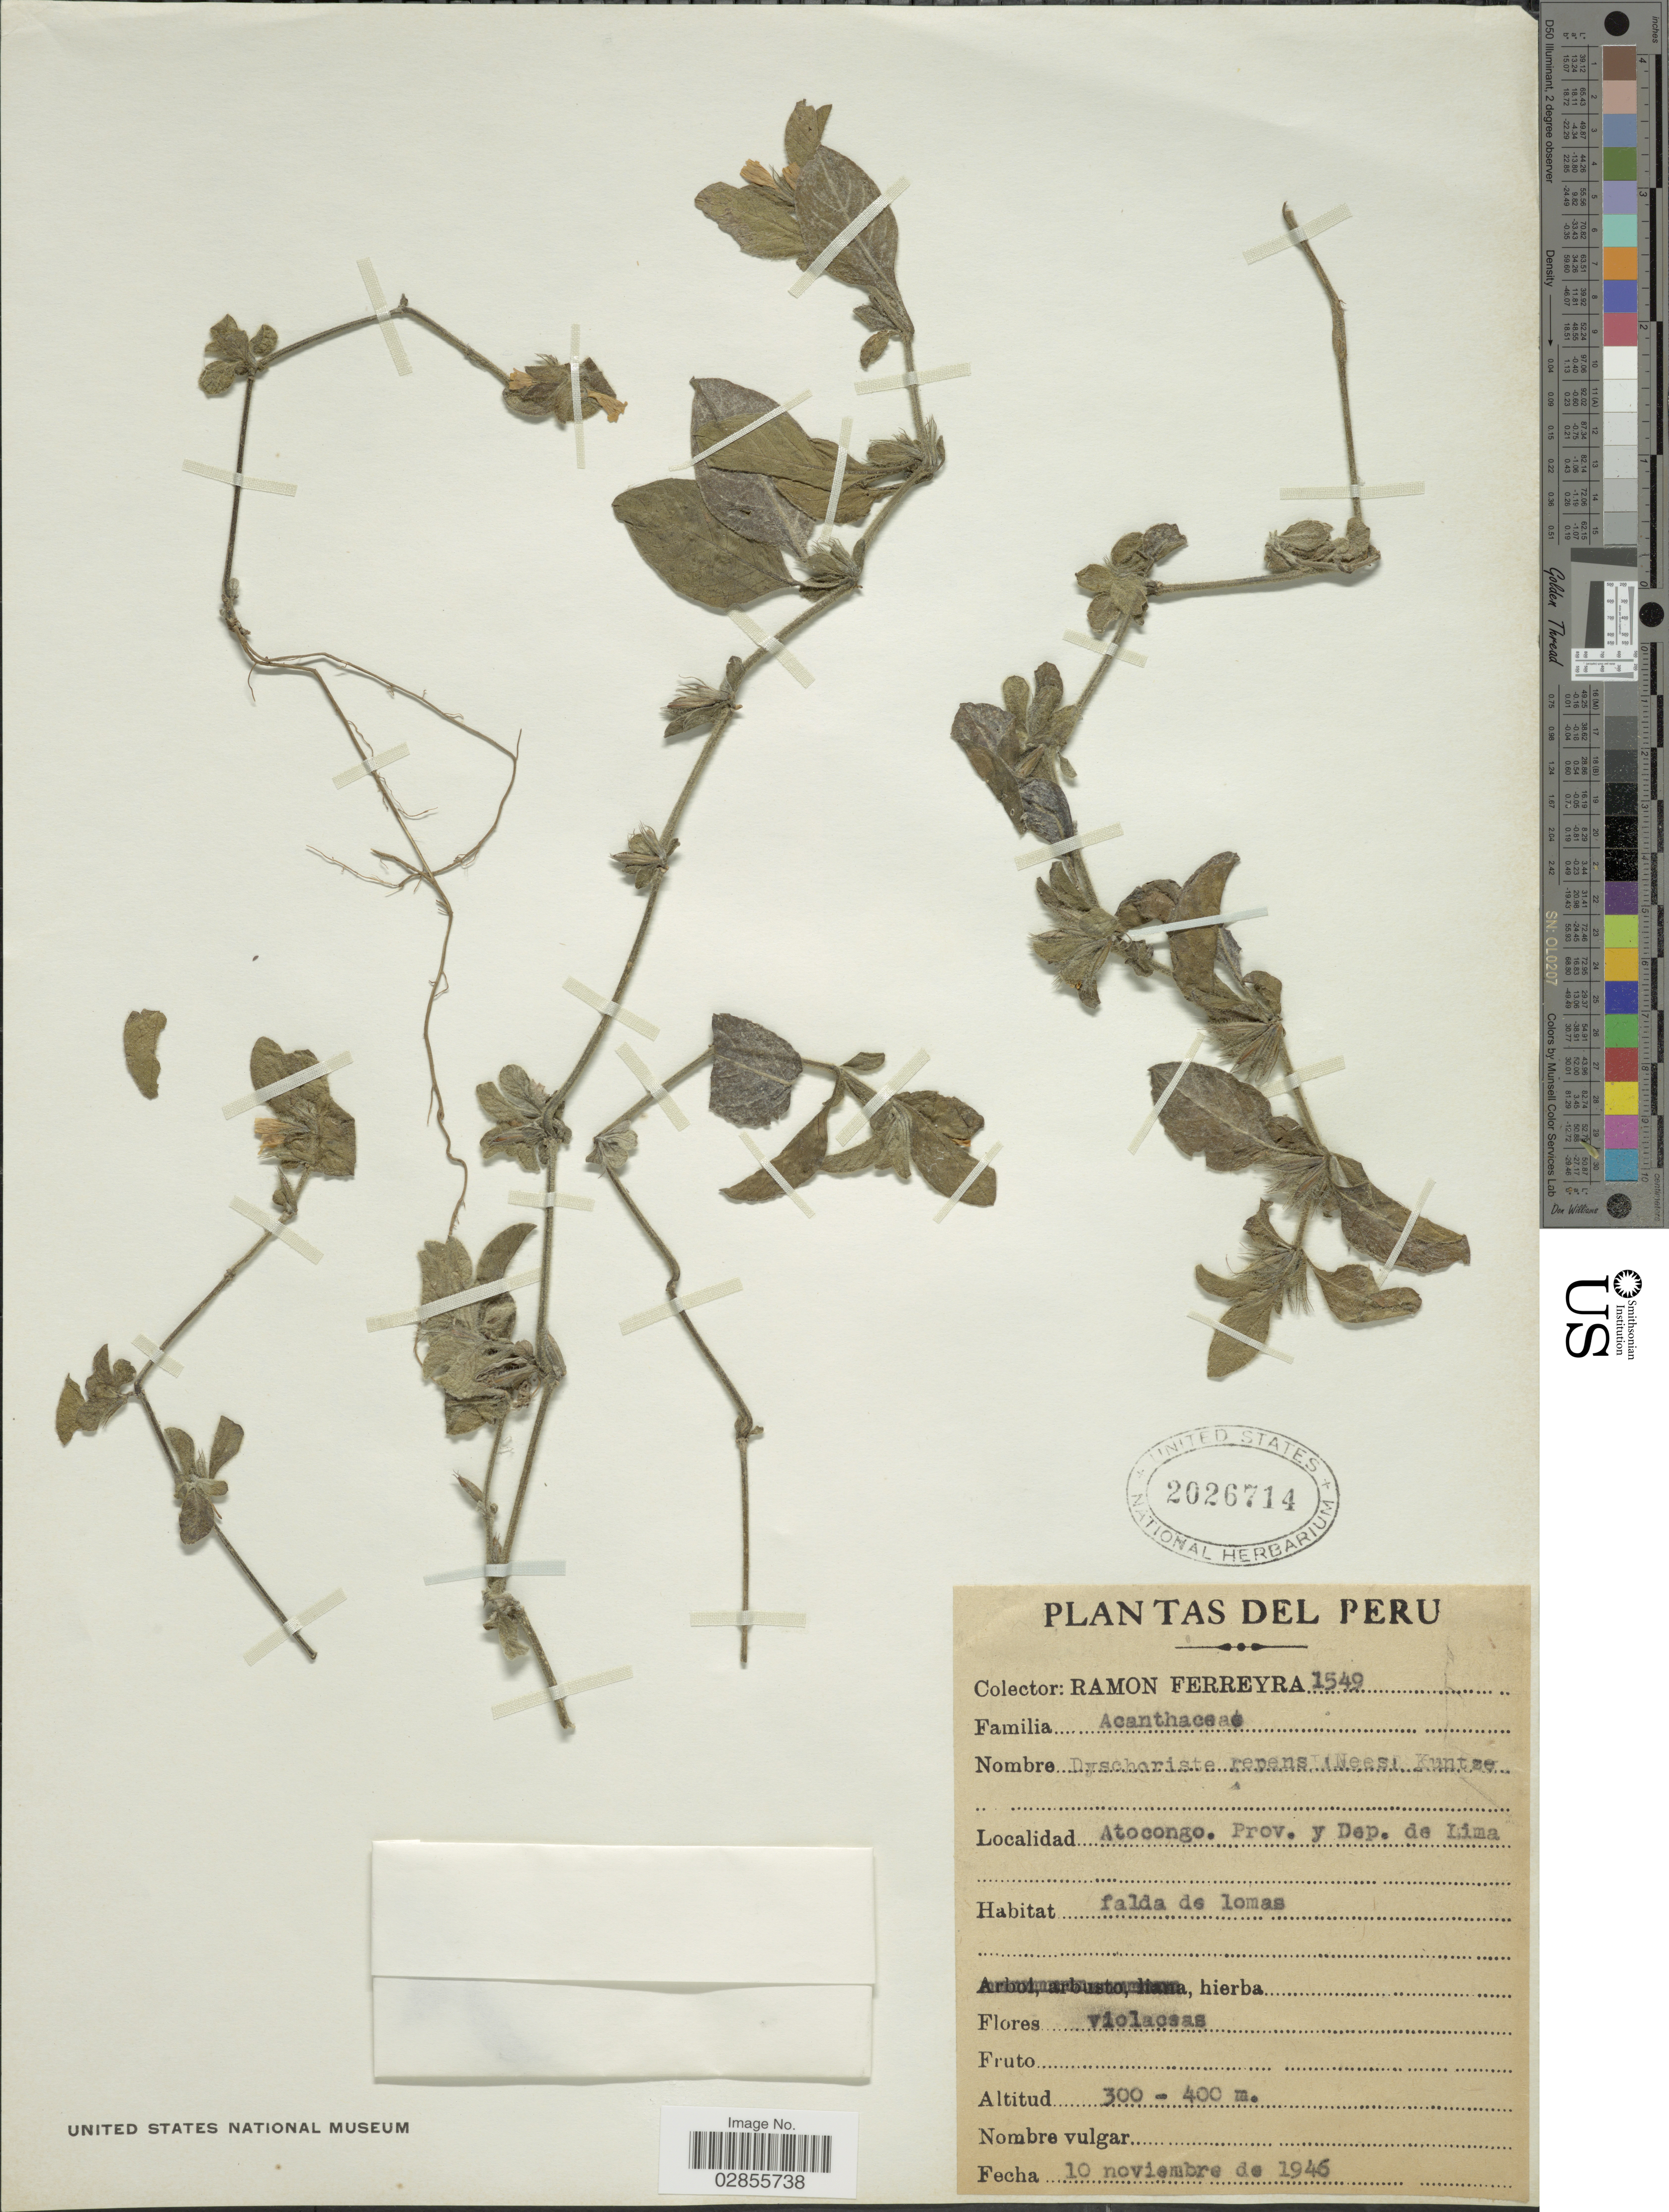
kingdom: Plantae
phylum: Tracheophyta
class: Magnoliopsida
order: Lamiales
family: Acanthaceae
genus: Dyschoriste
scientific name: Dyschoriste repens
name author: (Nees) Kuntze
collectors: R. A. Ferreyra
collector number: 1549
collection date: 1946-11-10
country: Peru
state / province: Lima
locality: Atocongo. Prov. y Dep. de Lima.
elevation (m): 300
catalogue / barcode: US 2026714